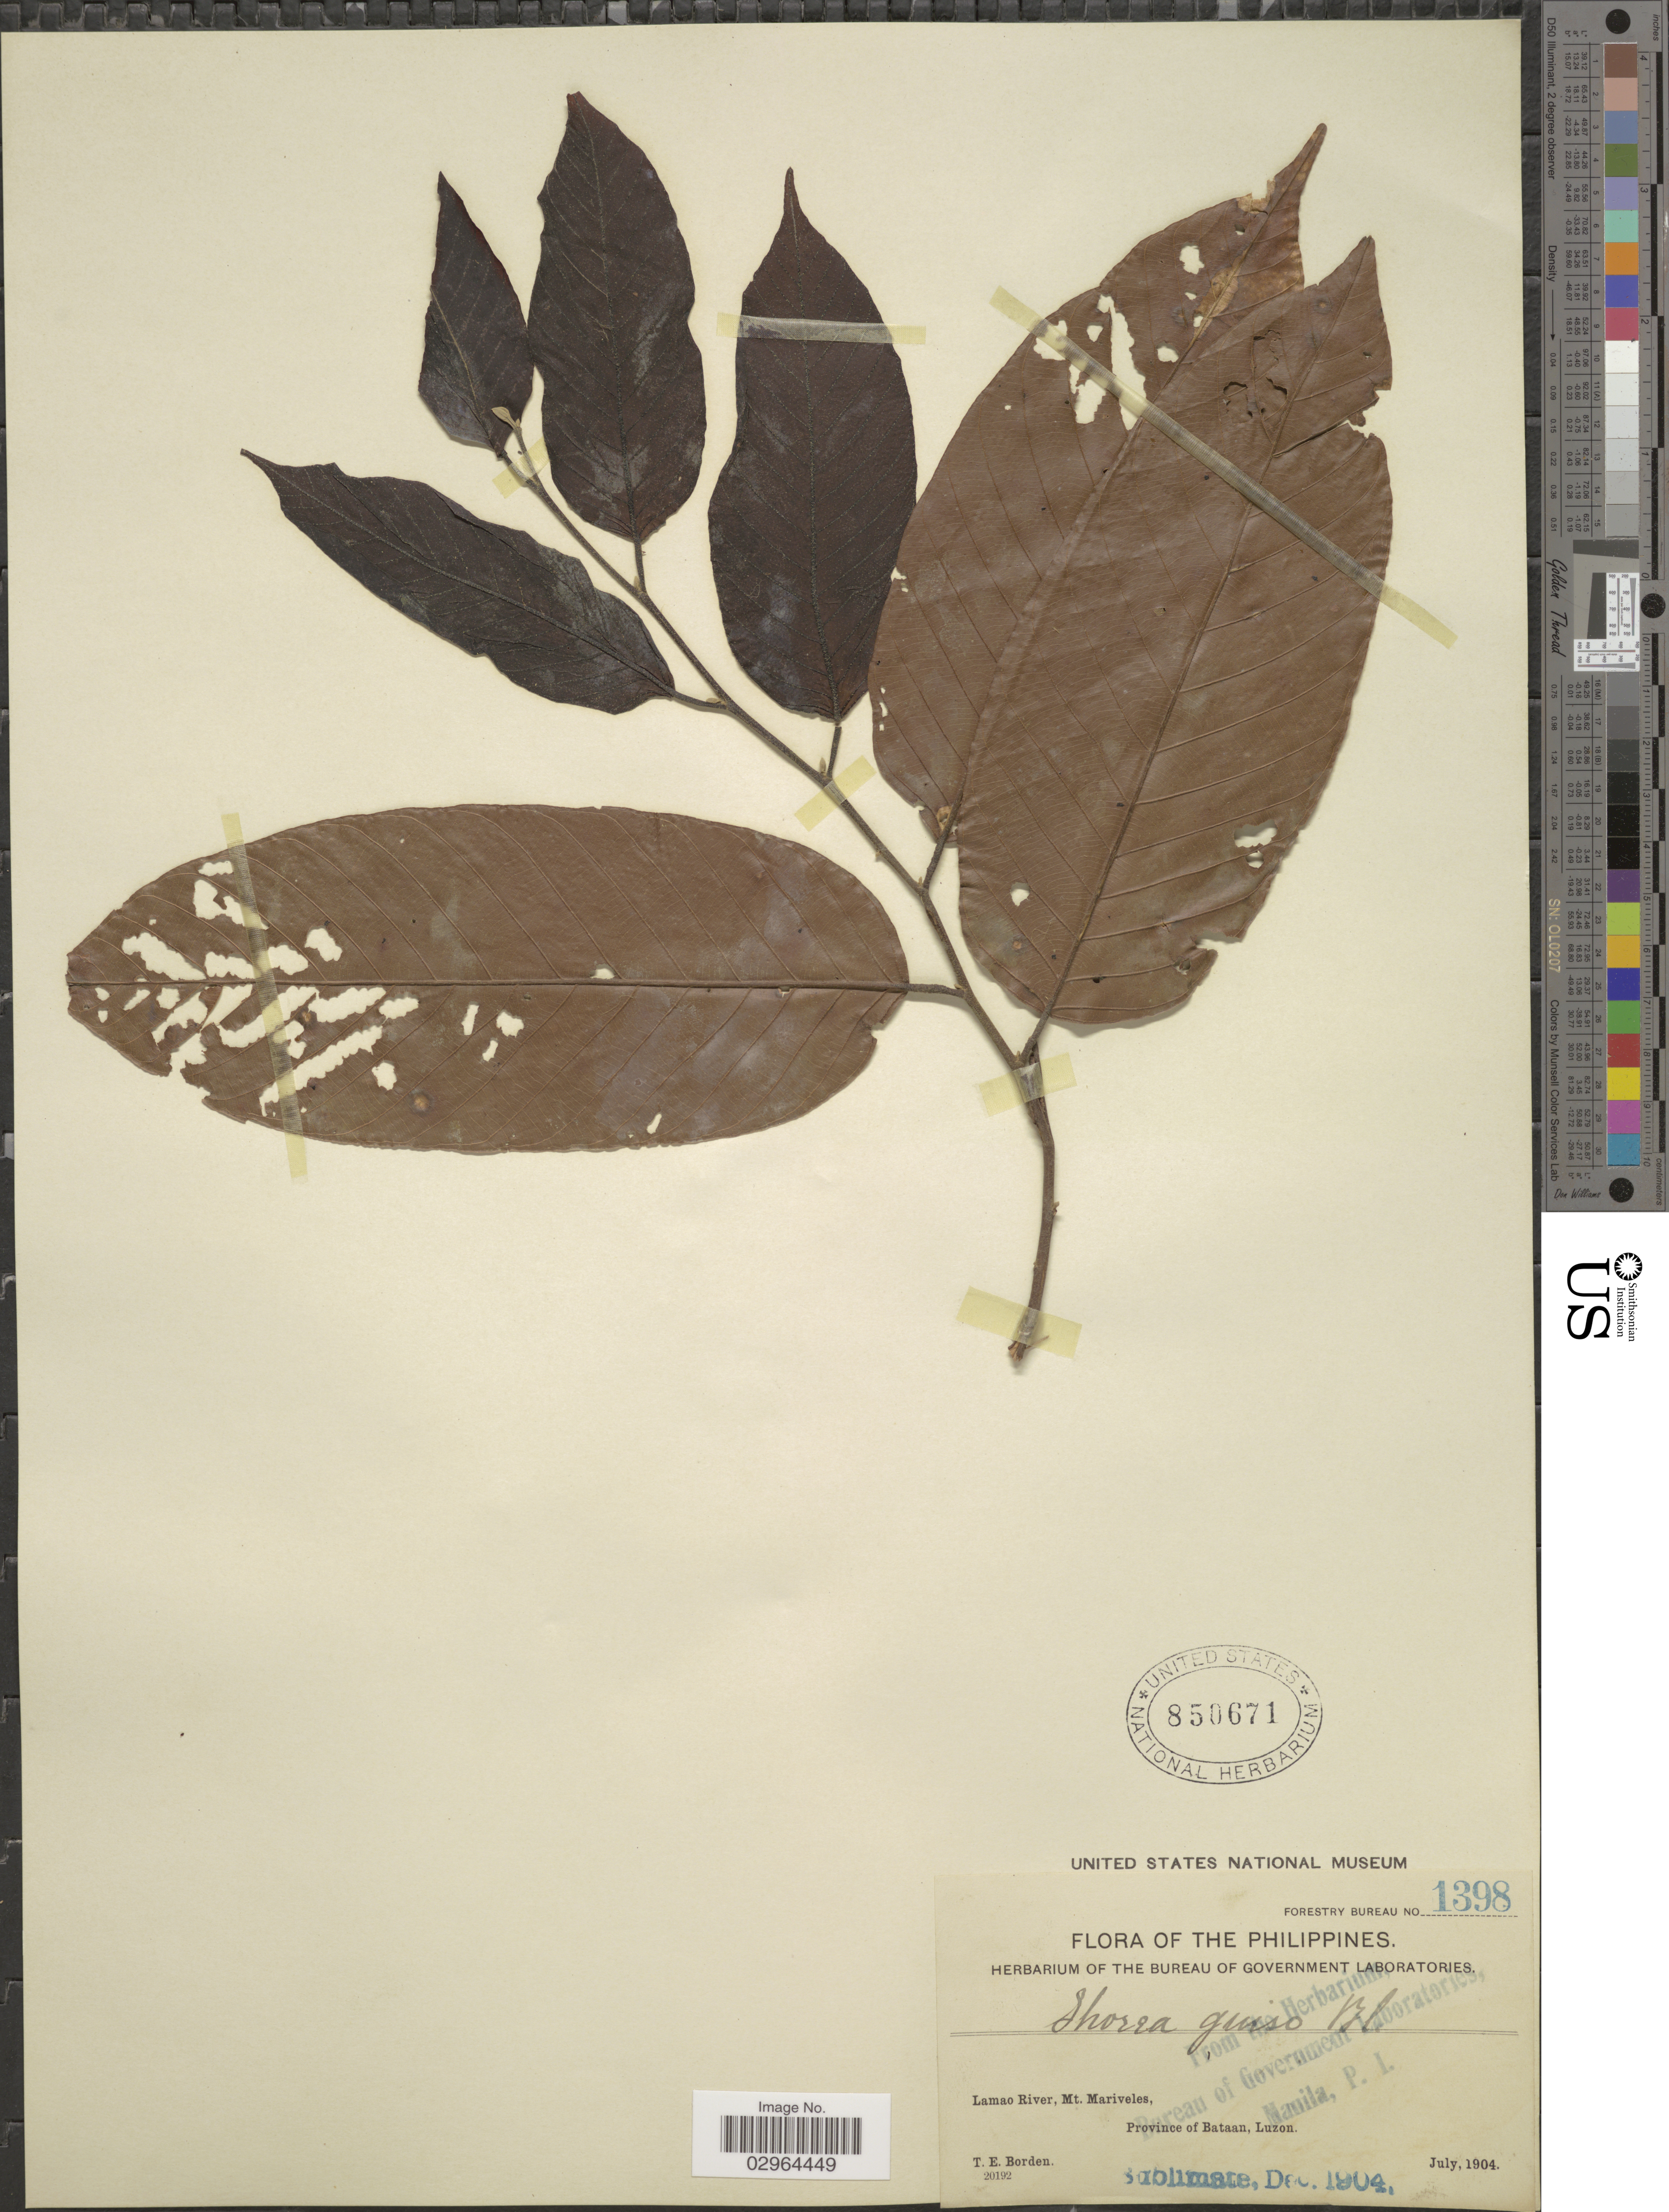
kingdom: Plantae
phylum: Tracheophyta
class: Magnoliopsida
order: Malvales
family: Dipterocarpaceae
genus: Shorea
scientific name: Shorea guiso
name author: (Blanco) Blume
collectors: T. E. Borden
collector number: Forestry Bureau 1398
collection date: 1904-07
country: Philippines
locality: Lamao River, Mt. Mariveles, Province of Bataan, Luzon.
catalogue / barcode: US 850671